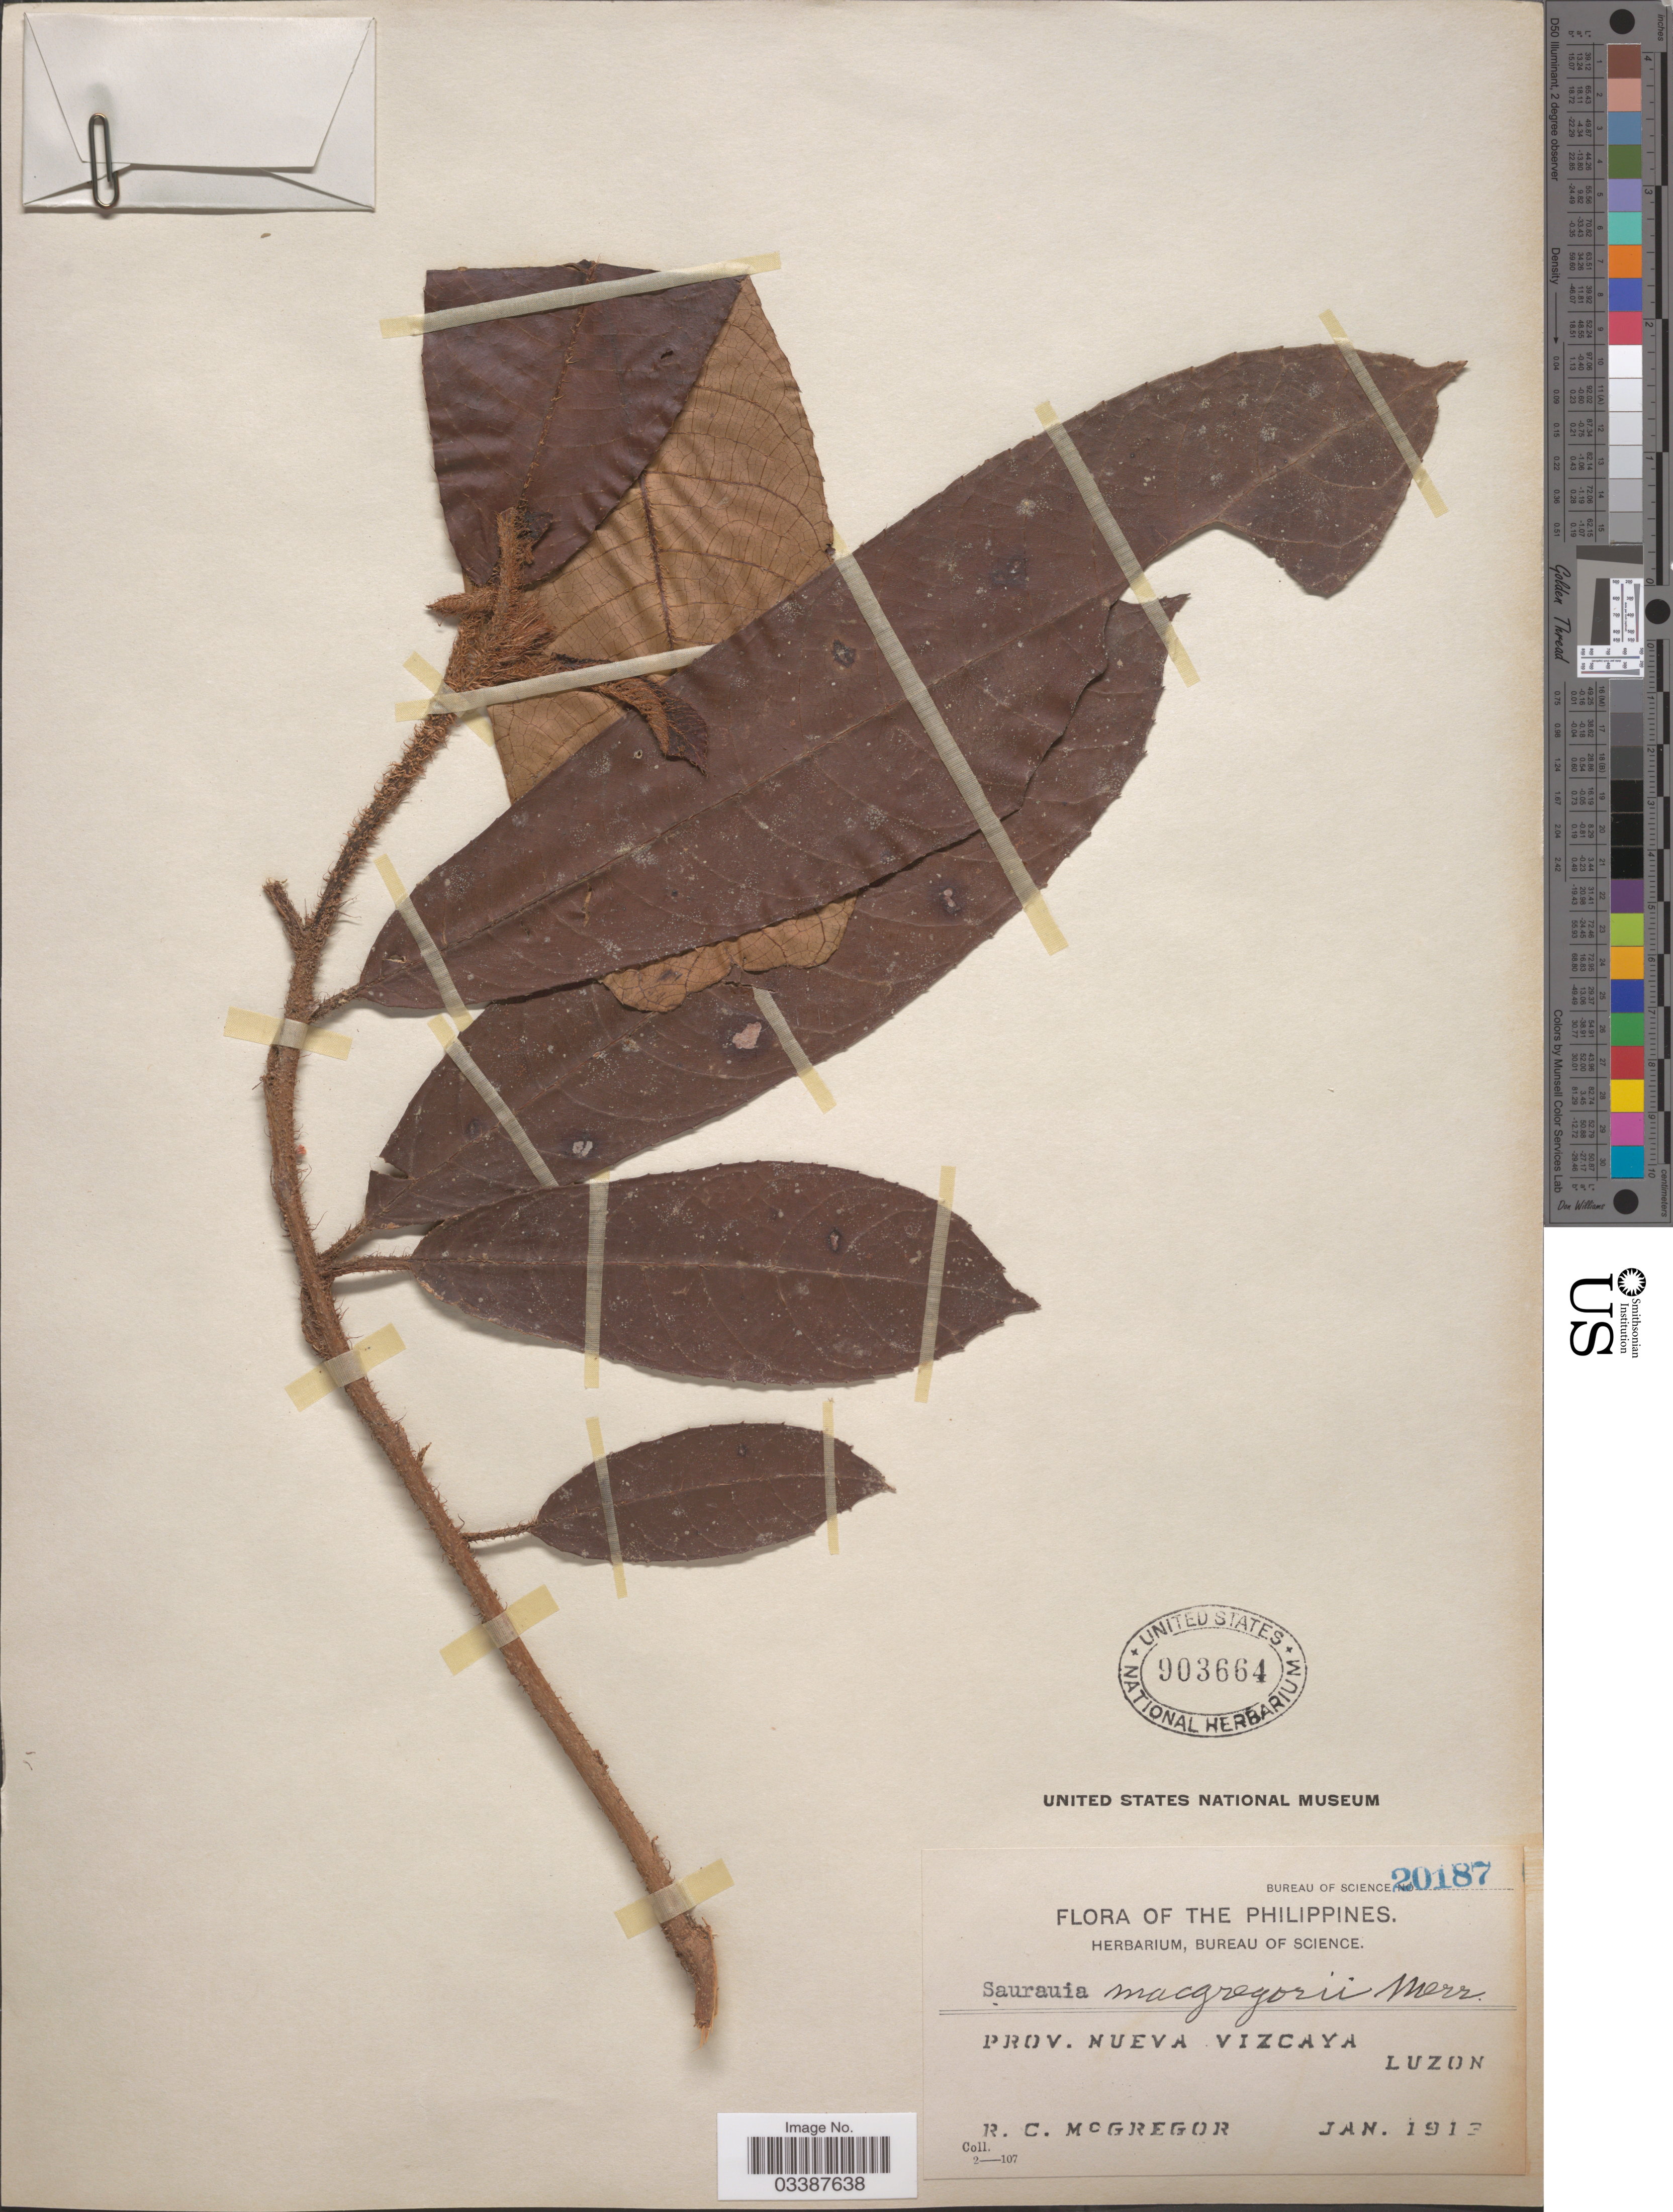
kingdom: Plantae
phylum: Tracheophyta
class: Magnoliopsida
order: Ericales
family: Actinidiaceae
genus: Saurauia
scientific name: Saurauia macgregorii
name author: Merr.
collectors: R. C. McGregor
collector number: Bureau of Science 20187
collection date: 1913-01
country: Philippines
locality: Prov. Nueva Vizcaya, Luzon.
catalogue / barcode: US 903664